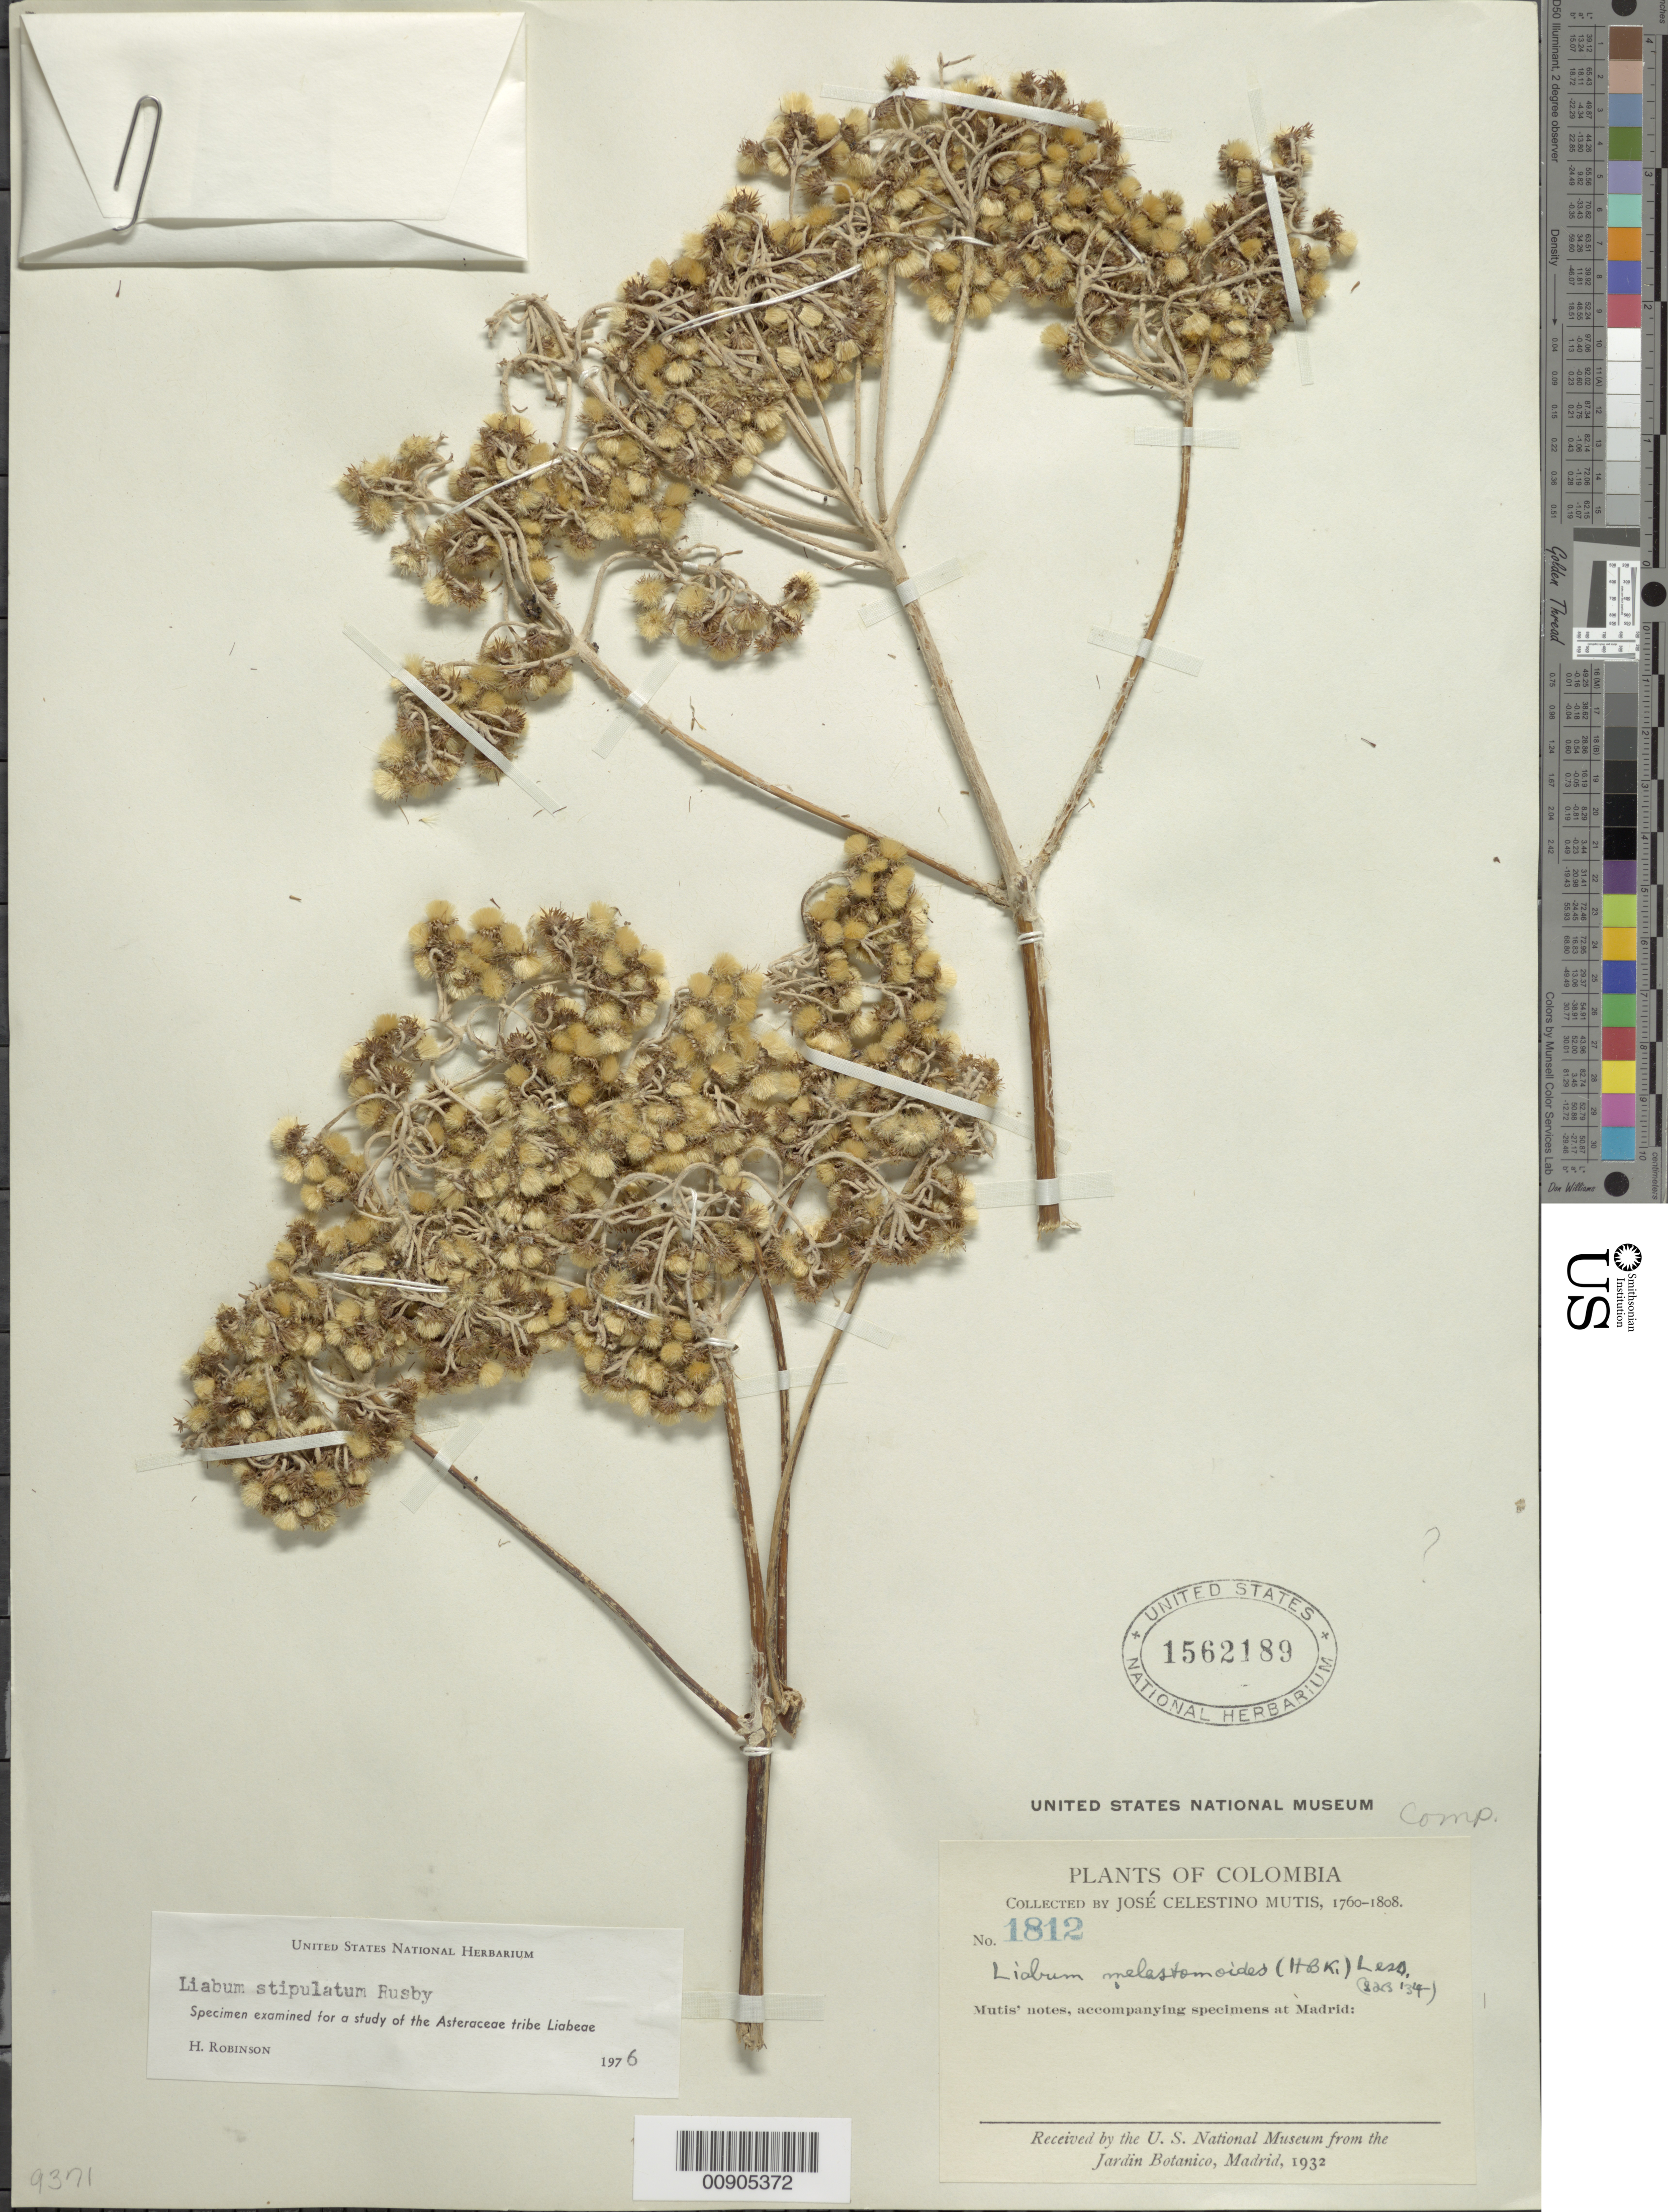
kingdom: Plantae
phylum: Tracheophyta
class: Magnoliopsida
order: Asterales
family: Asteraceae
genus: Liabum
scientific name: Liabum stipulatum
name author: Rusby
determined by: Robinson, Harold E., (US)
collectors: J. C. B. Mutis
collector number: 1812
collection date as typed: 1760 to 1808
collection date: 1760/1808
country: Colombia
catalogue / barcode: US 1562189